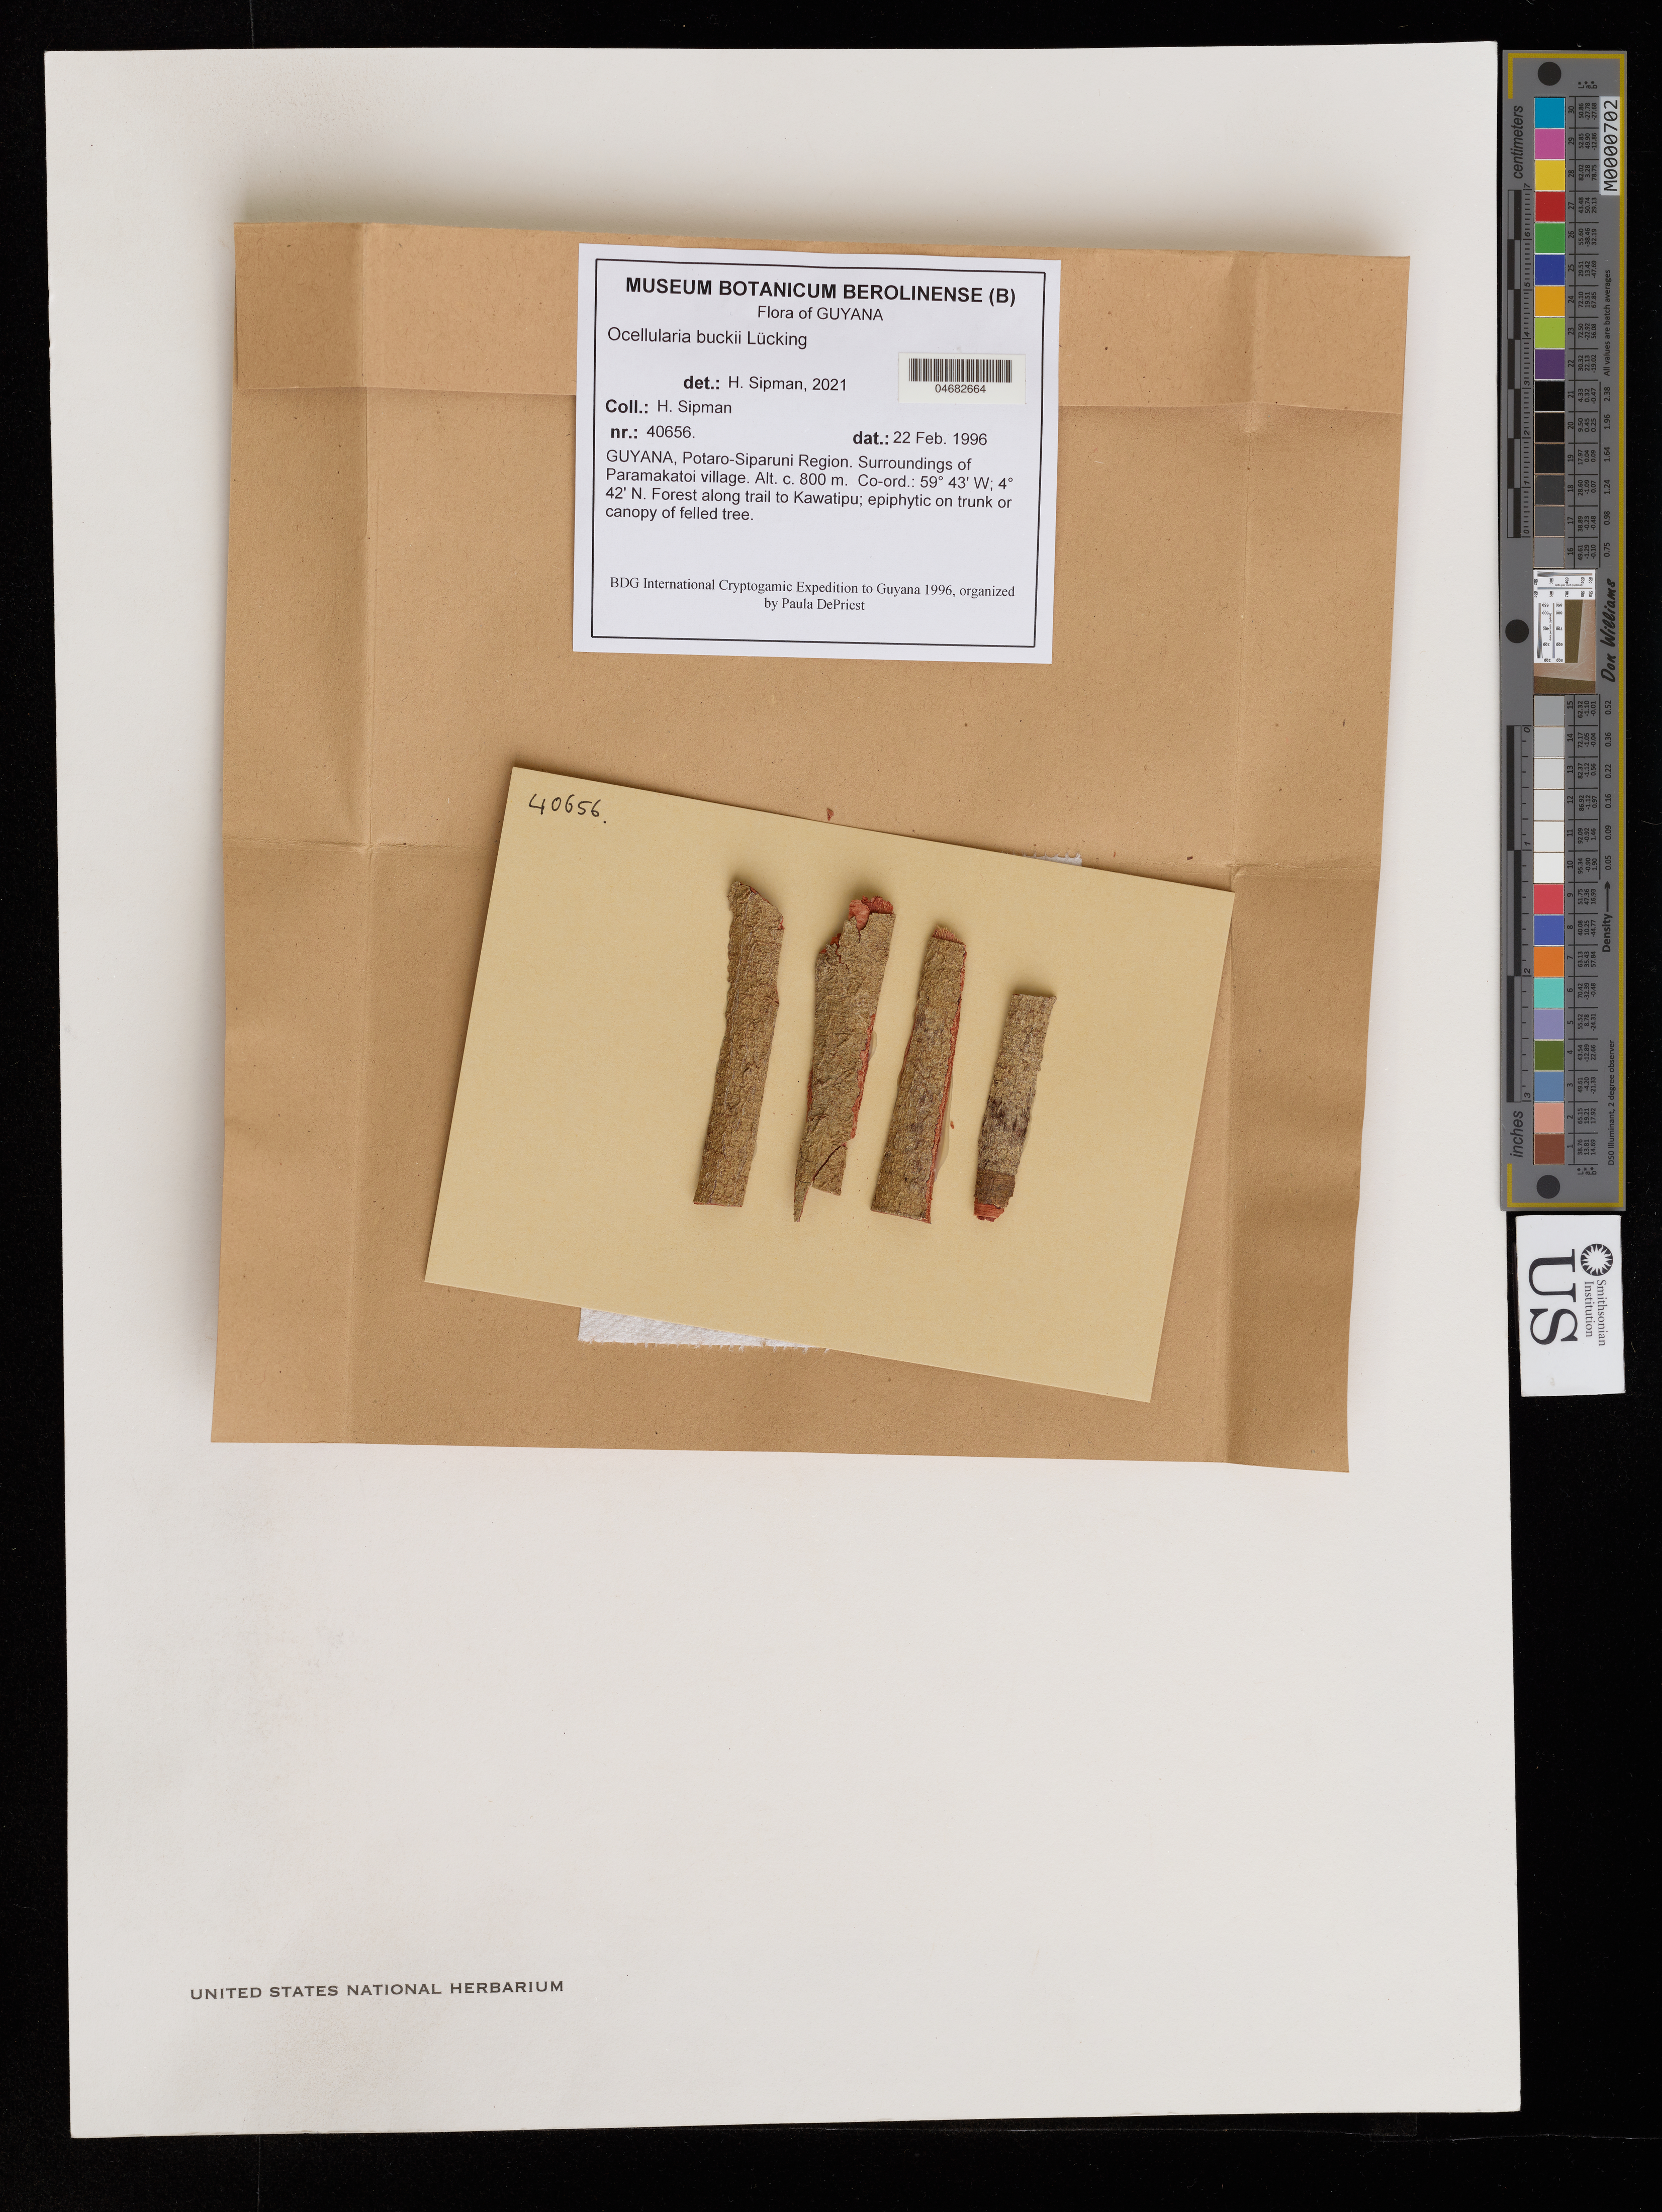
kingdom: Fungi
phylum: Ascomycota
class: Lecanoromycetes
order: Ostropales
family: Graphidaceae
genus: Ocellularia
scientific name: Ocellularia buckii Hale, ined.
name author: Hale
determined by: Sipman, H.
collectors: H. Sipman et al.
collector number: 40656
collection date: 1996-02-22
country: Guyana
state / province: Potaro-Siparuni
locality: Paramakatoi Village, surroundings. Forest trail to Kawatipu.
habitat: Forest along trail to Kawatipu. On trunk or canopy of felled tree.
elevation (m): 800